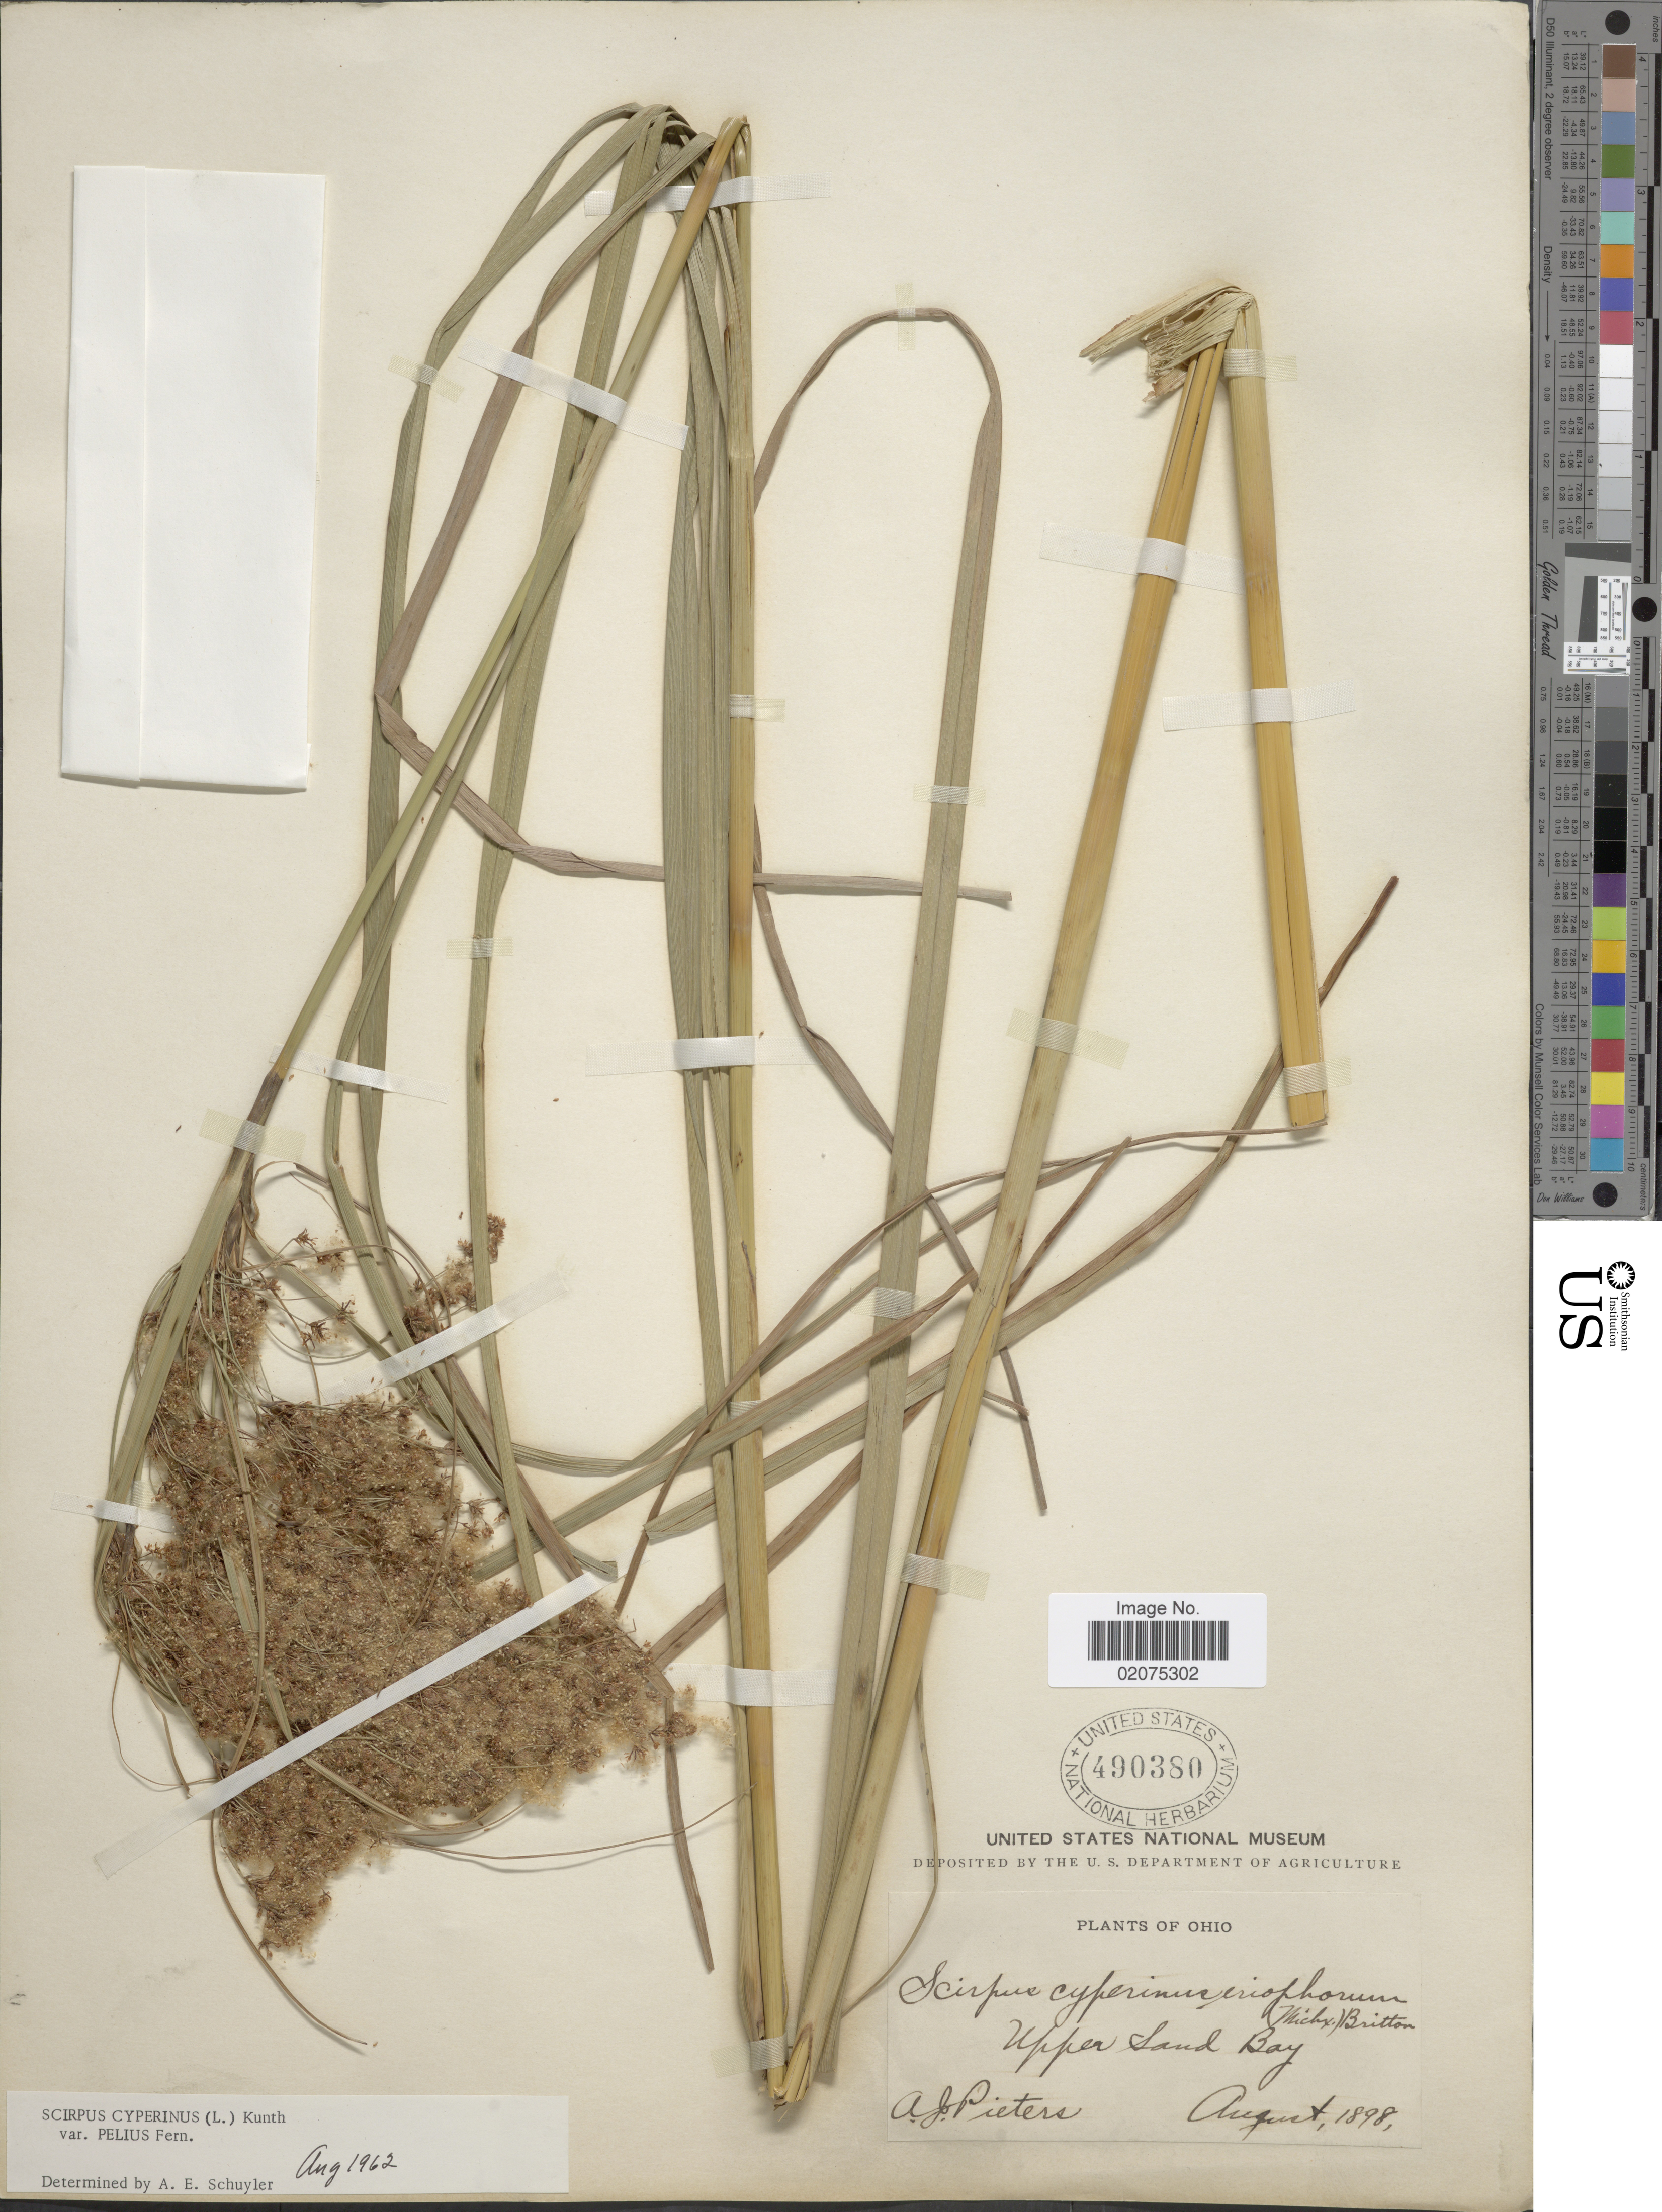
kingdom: Plantae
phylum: Tracheophyta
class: Liliopsida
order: Poales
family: Cyperaceae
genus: Scirpus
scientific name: Scirpus cyperinus var. pelius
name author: Fernald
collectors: A. Pieters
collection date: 1898-08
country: United States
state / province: Ohio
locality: Upper Sand Bay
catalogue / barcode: US 490380